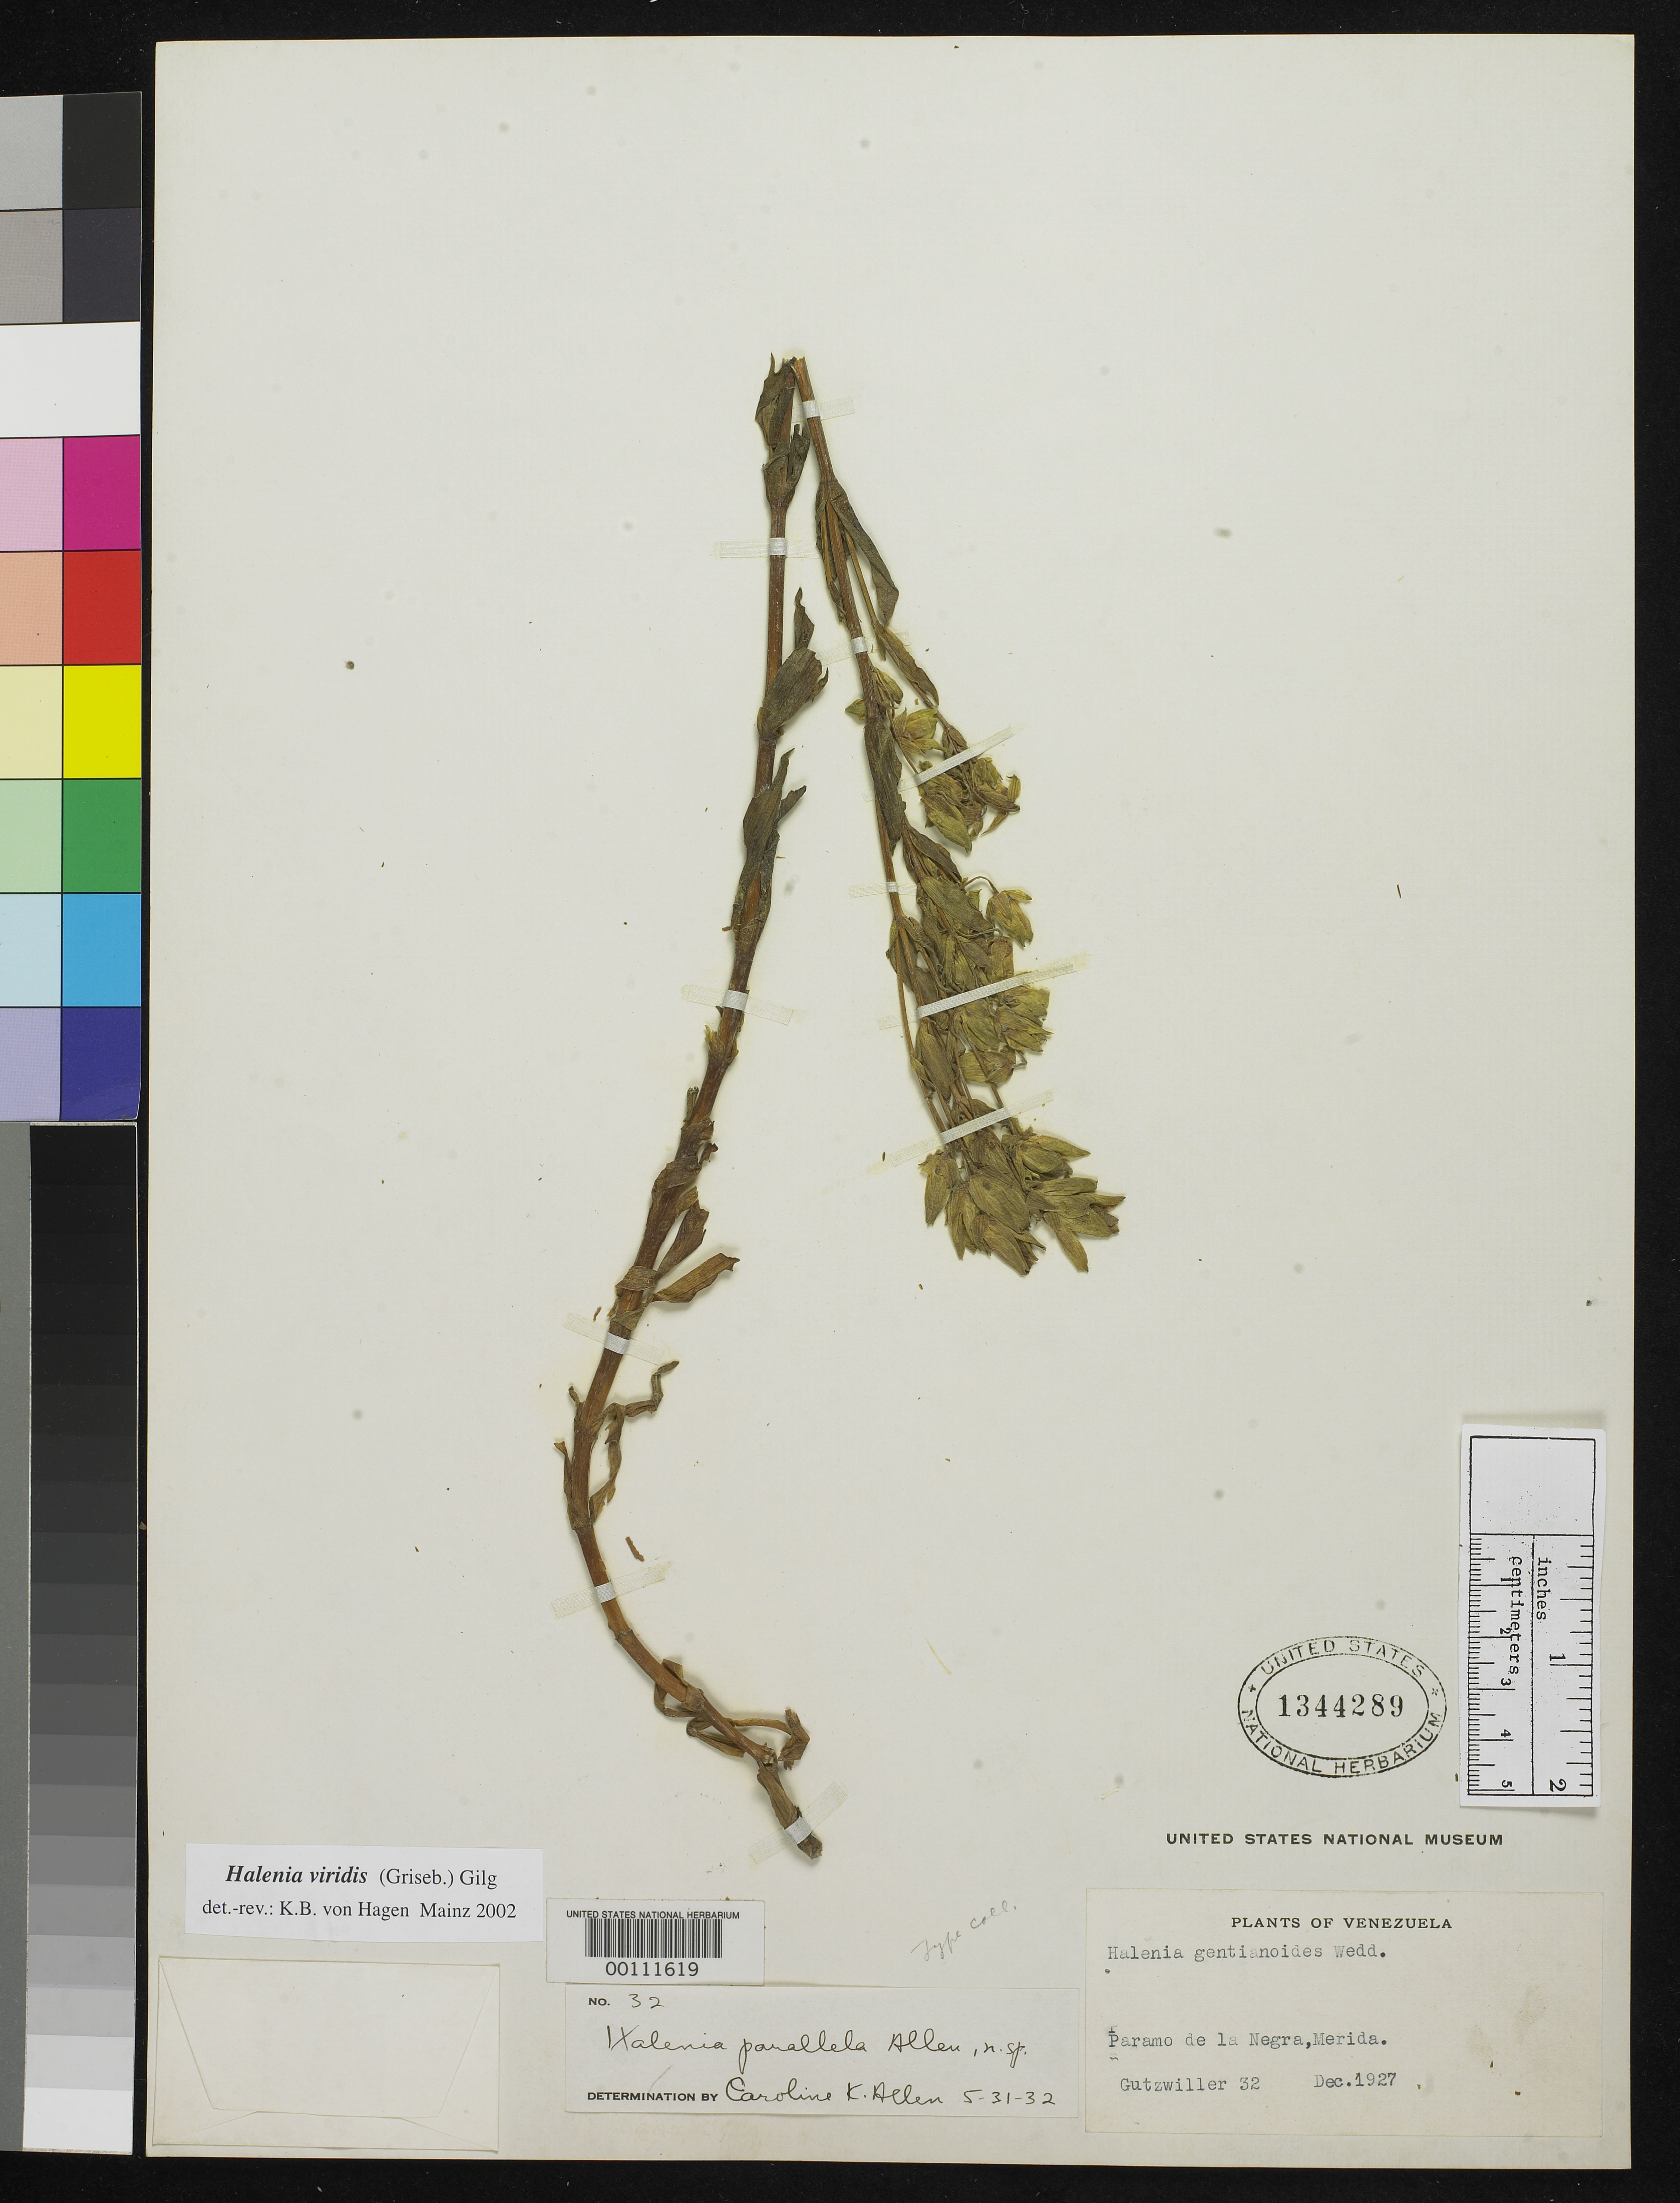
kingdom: Plantae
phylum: Tracheophyta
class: Magnoliopsida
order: Gentianales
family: Gentianaceae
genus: Halenia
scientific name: Halenia parallela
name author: C.K. Allen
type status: Isotype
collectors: -. Gutzwiller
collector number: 32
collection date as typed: Dec 1927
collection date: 1927-12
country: Venezuela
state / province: Mérida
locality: Paramo de La Negra.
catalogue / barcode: US 1344289